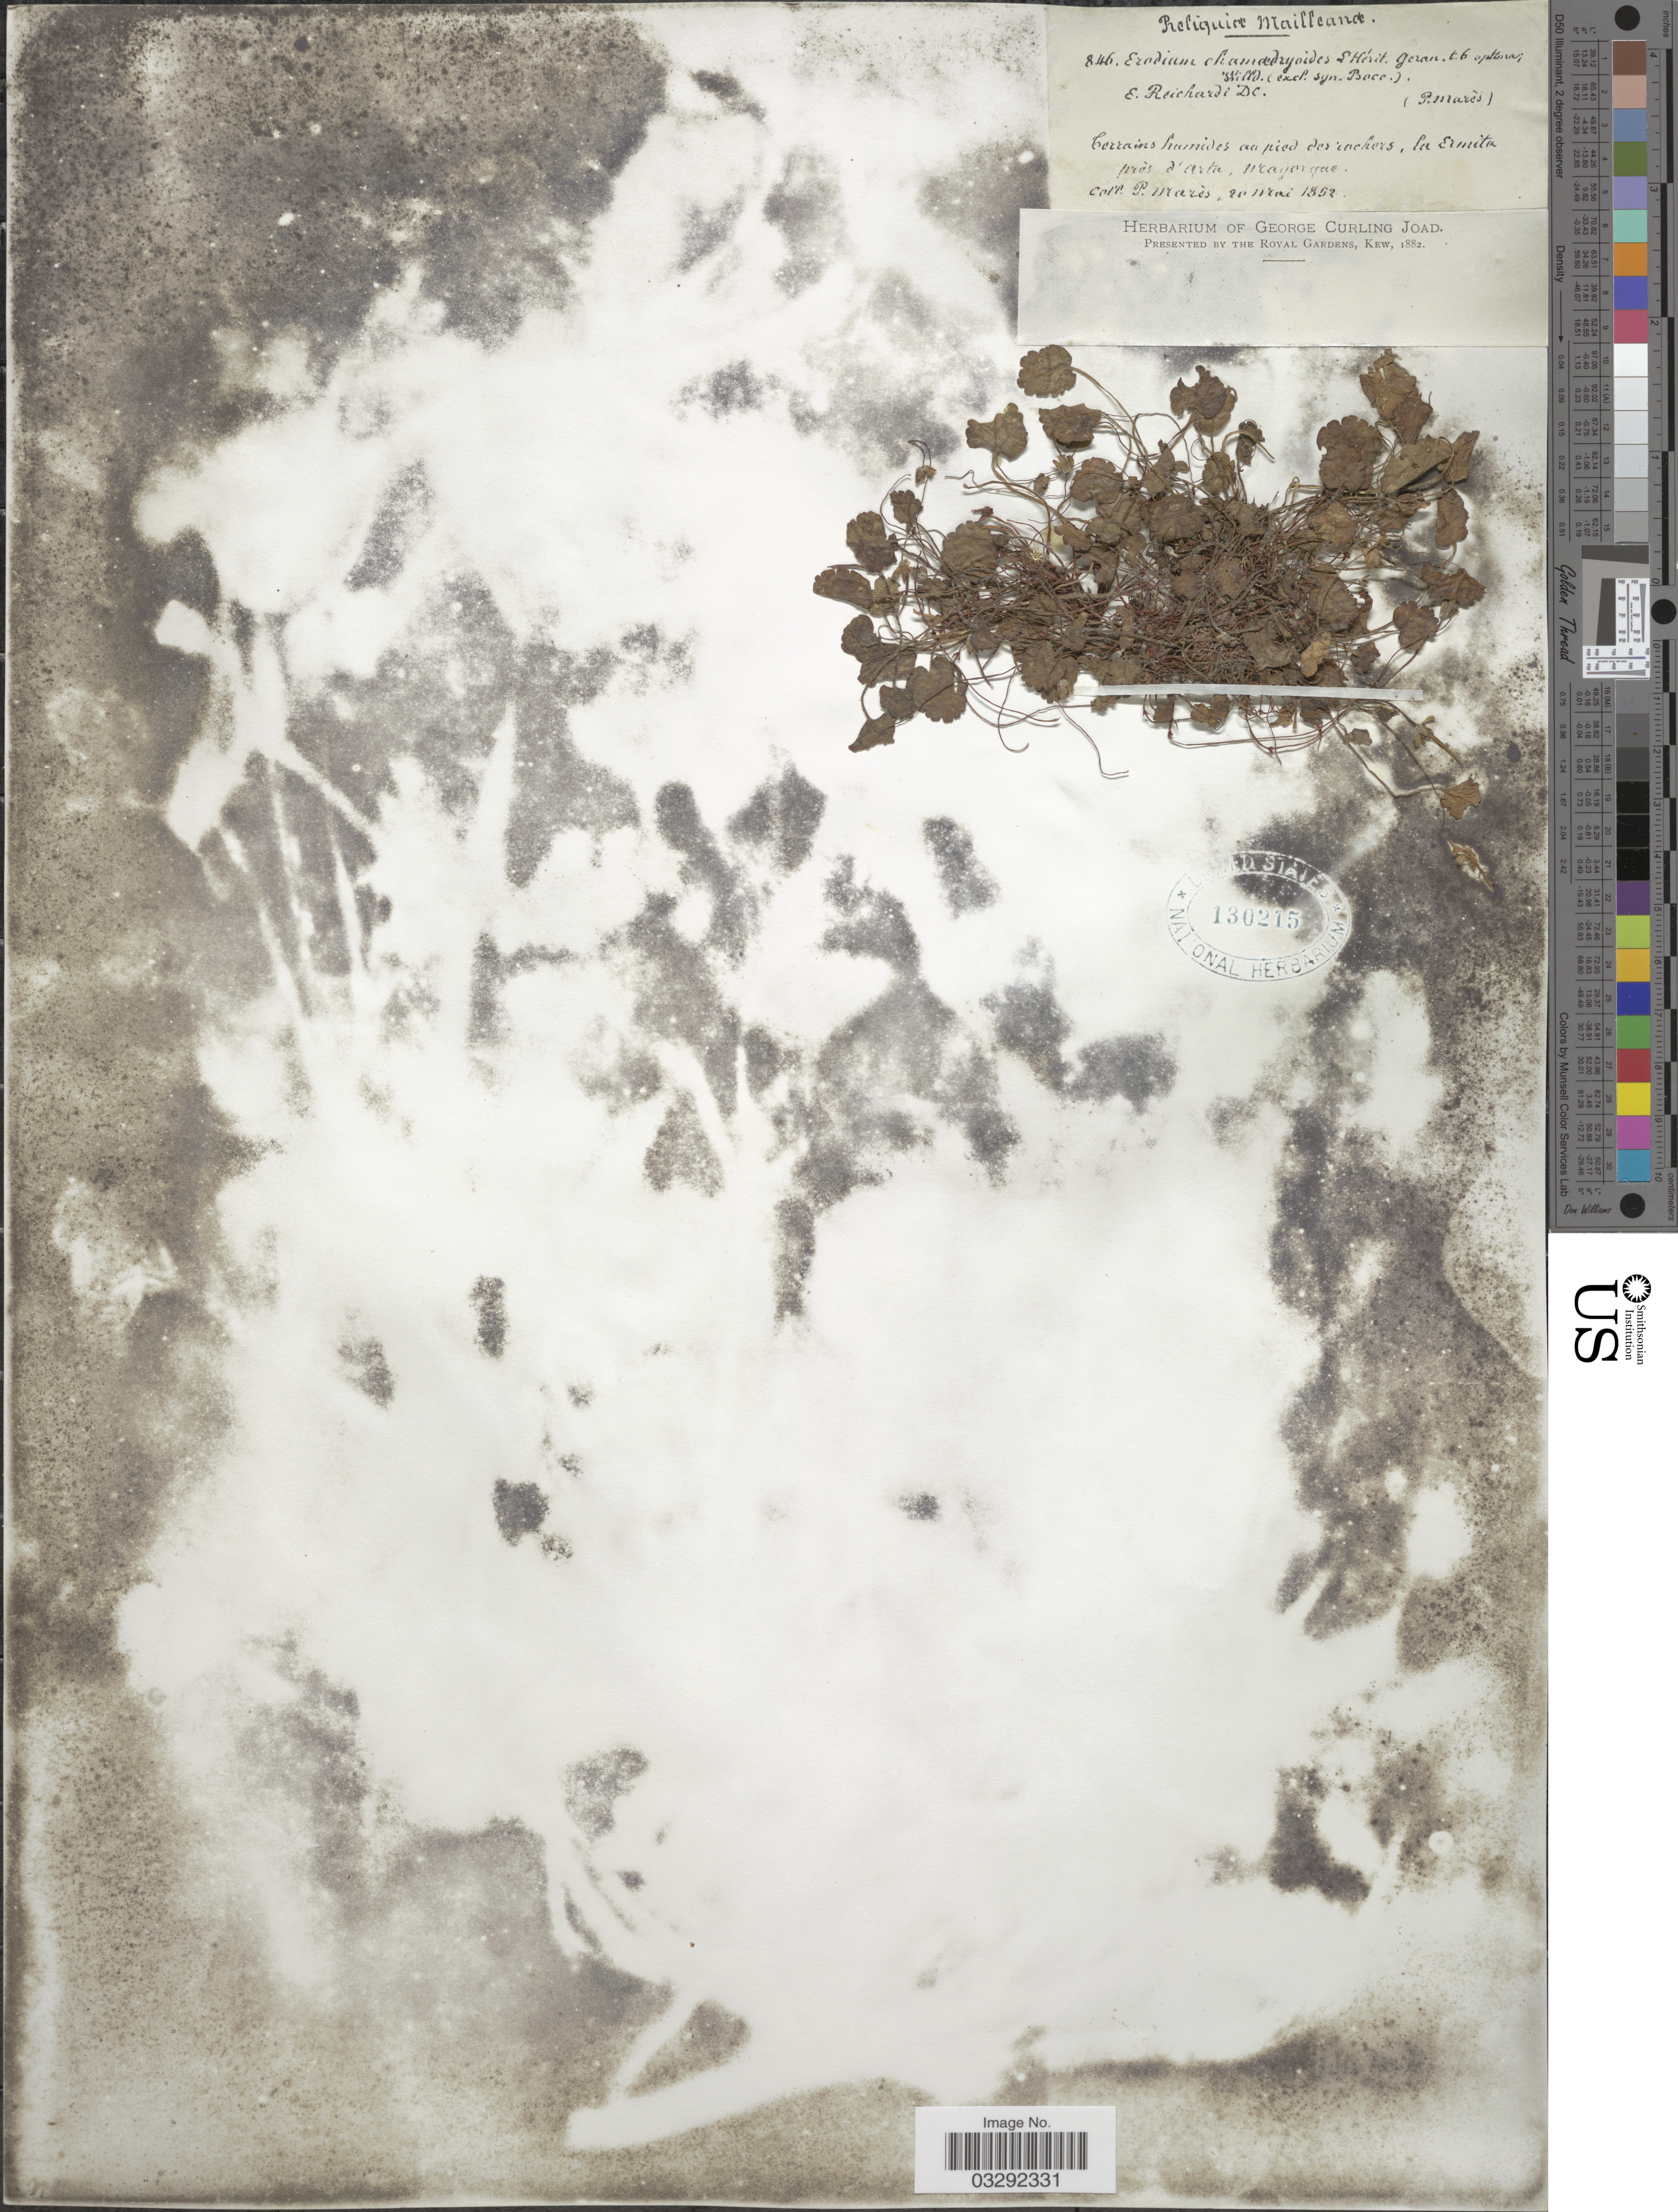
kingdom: Plantae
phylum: Tracheophyta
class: Magnoliopsida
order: Geraniales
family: Geraniaceae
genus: Erodium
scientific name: Erodium chamaedryoides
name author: (Cav.) L'Hér.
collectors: P. Marés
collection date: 1852-05-20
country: Spain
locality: Terrains humides au pied des rochers, La Ermita près d'Arta, Mayorque.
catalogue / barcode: US 130215